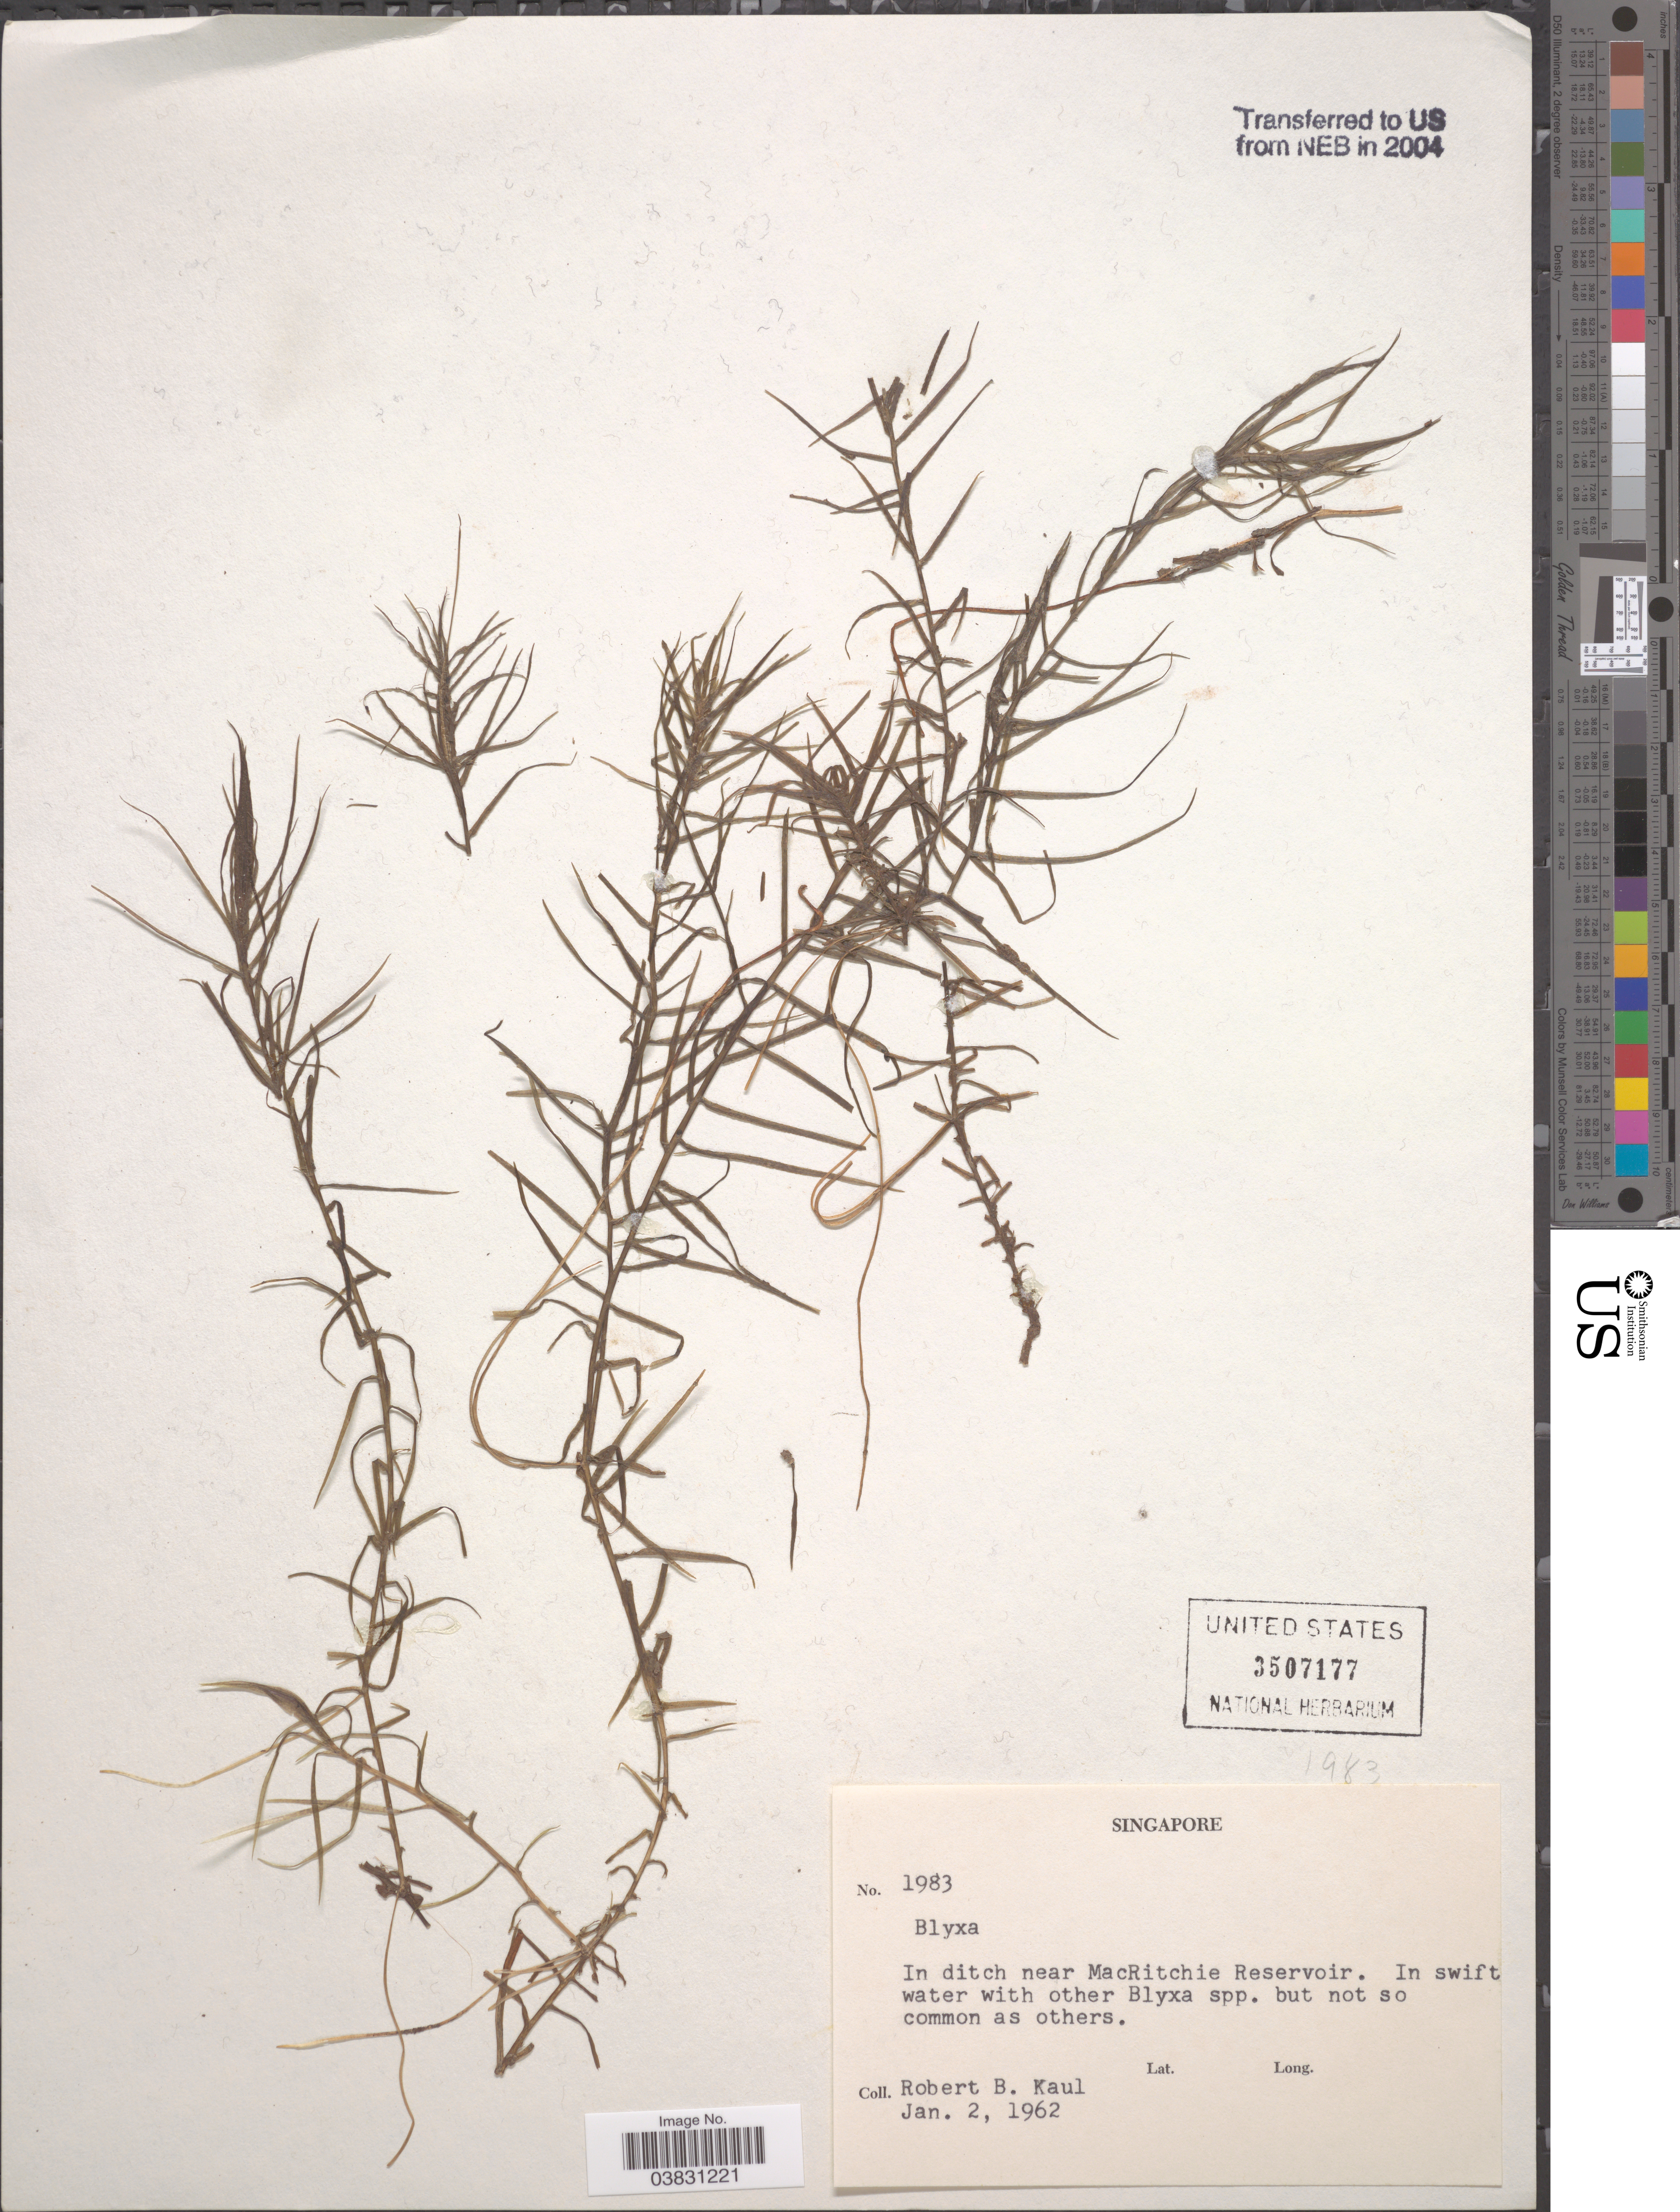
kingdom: Plantae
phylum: Tracheophyta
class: Liliopsida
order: Alismatales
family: Hydrocharitaceae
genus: Blyxa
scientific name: Blyxa sp.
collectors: R. Kaul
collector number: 1983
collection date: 1962-01-02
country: Singapore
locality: In ditch near MacRitchie Reservoir.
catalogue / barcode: US 3507177